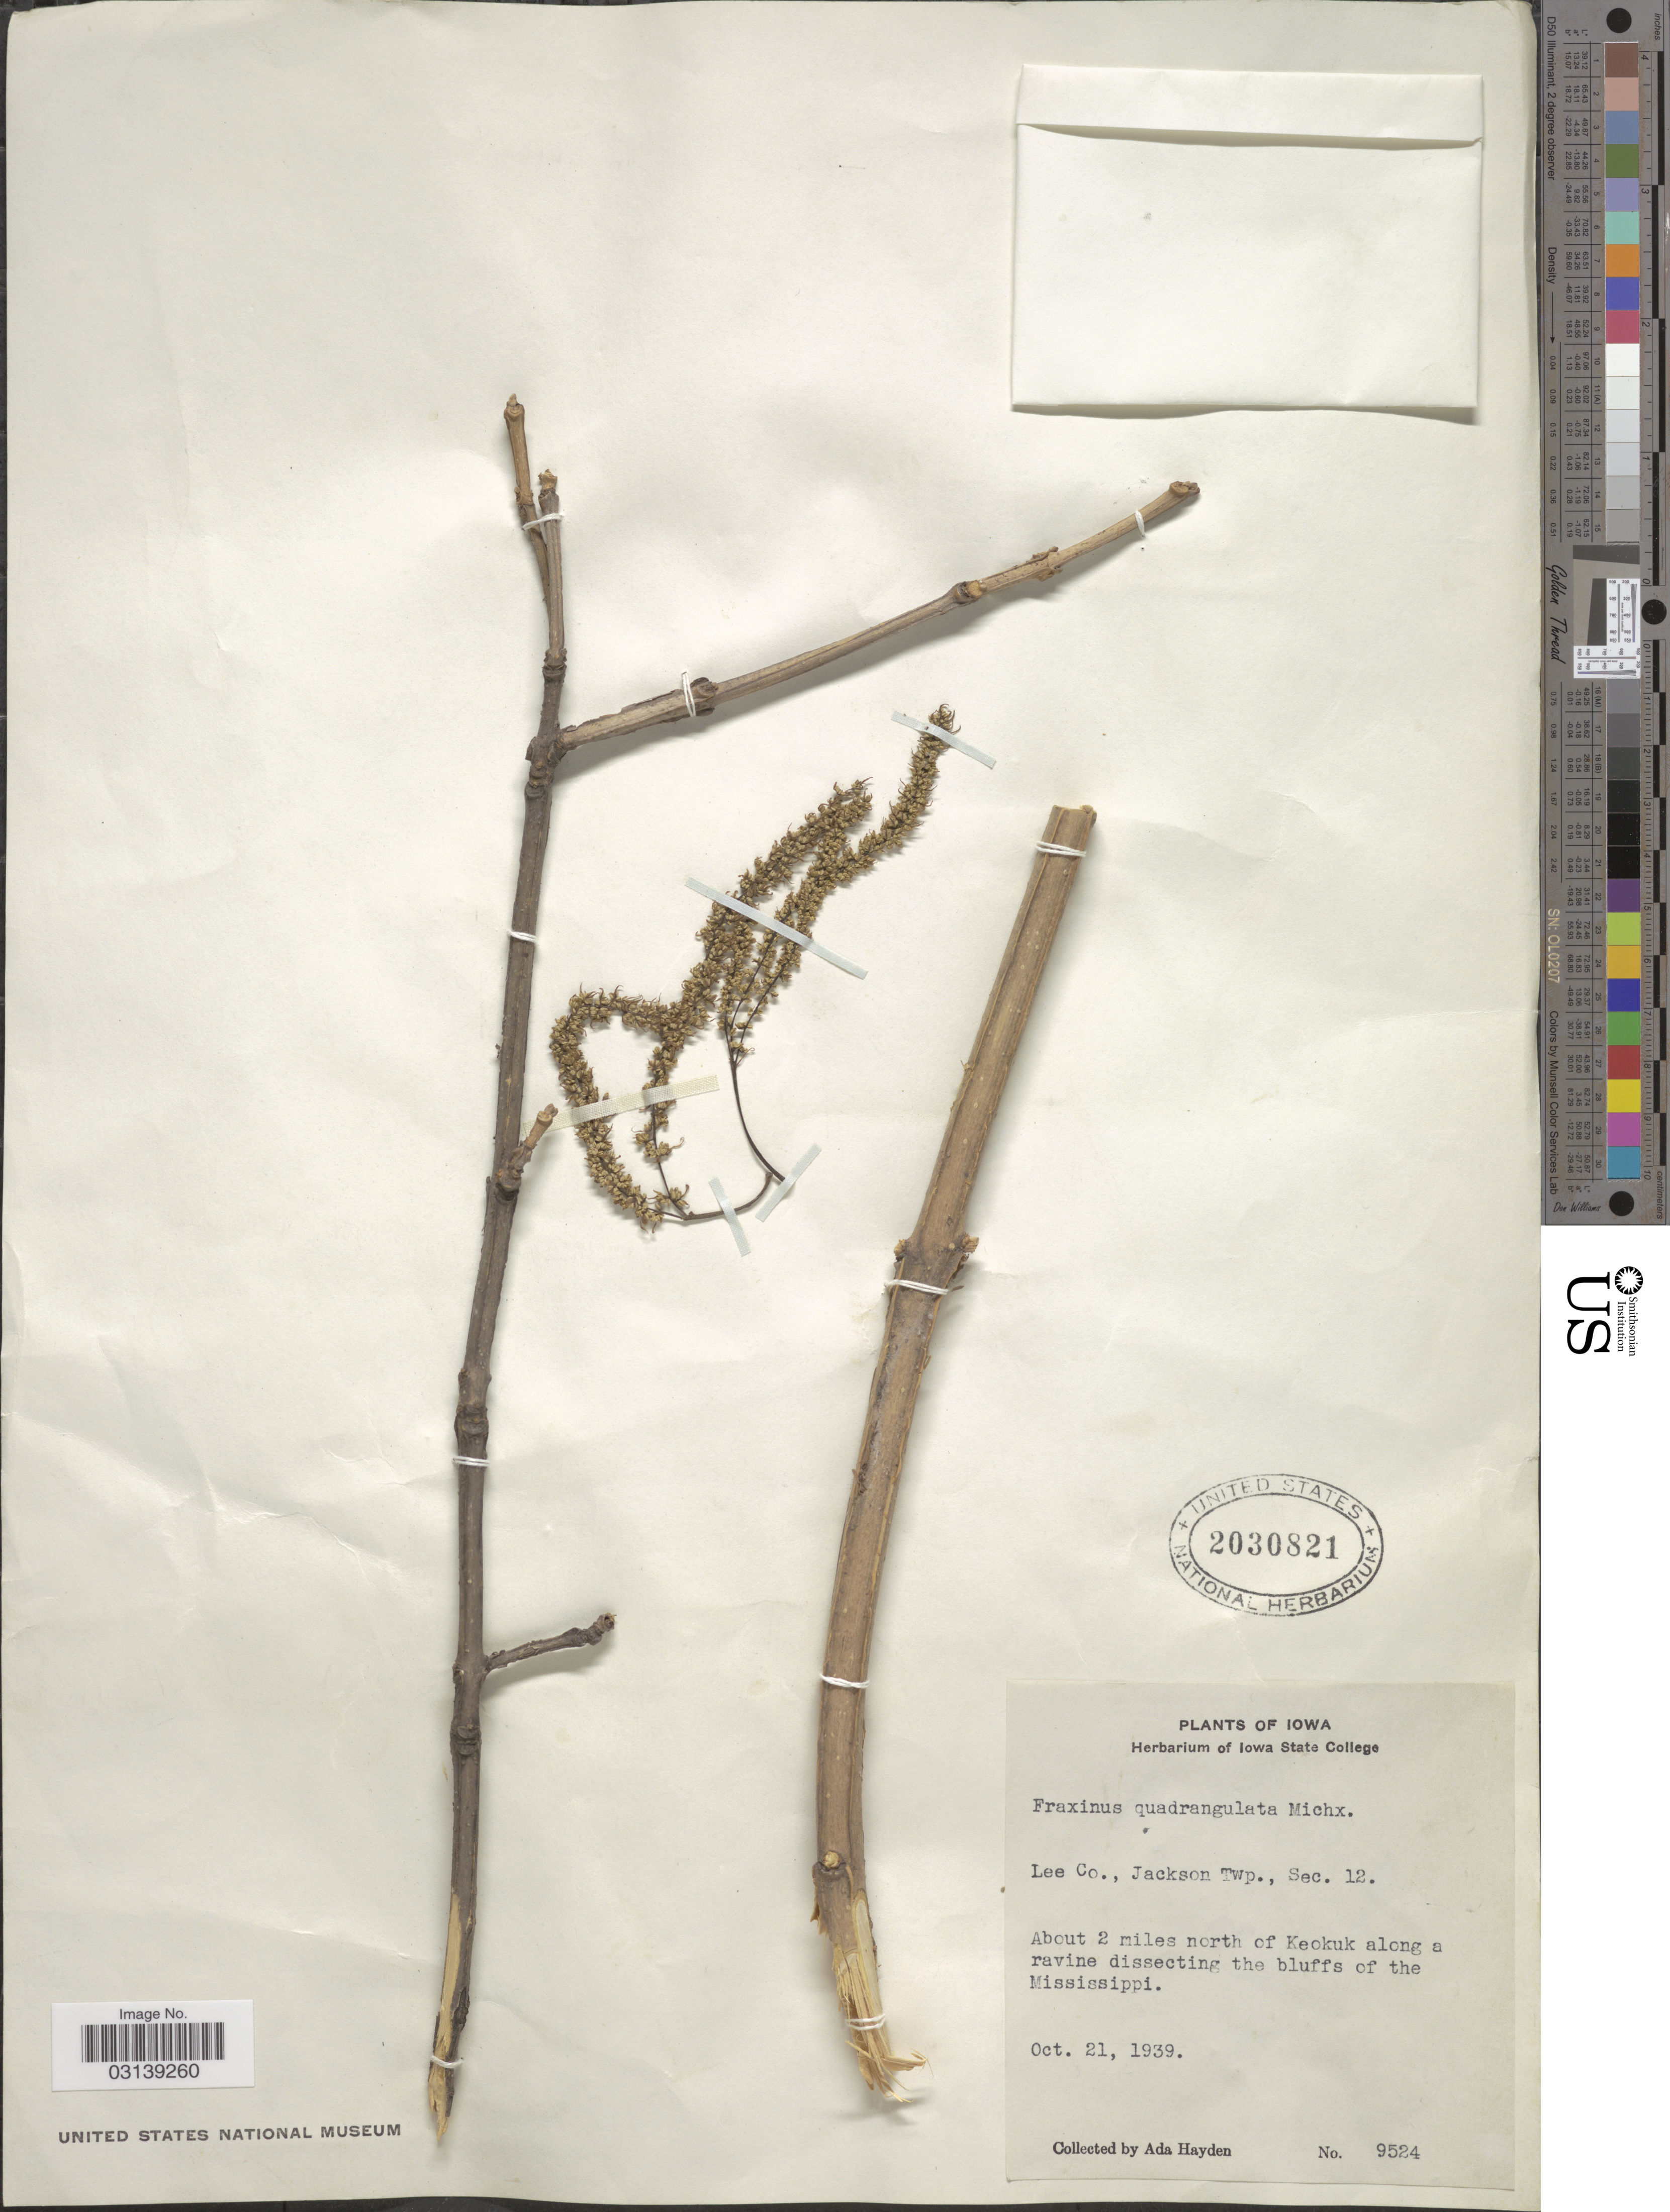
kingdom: Plantae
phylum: Tracheophyta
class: Magnoliopsida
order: Lamiales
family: Oleaceae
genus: Fraxinus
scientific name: Fraxinus quadrangulata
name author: Michx.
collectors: Ada Hayden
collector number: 9524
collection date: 1939-10-21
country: United States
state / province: Iowa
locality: Lee Co., Jackson Twp., Sec. 12. About 2 miles north of Keokuk along a ravine dissecting the bluffs of the Mississippi.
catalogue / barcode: US 2030821